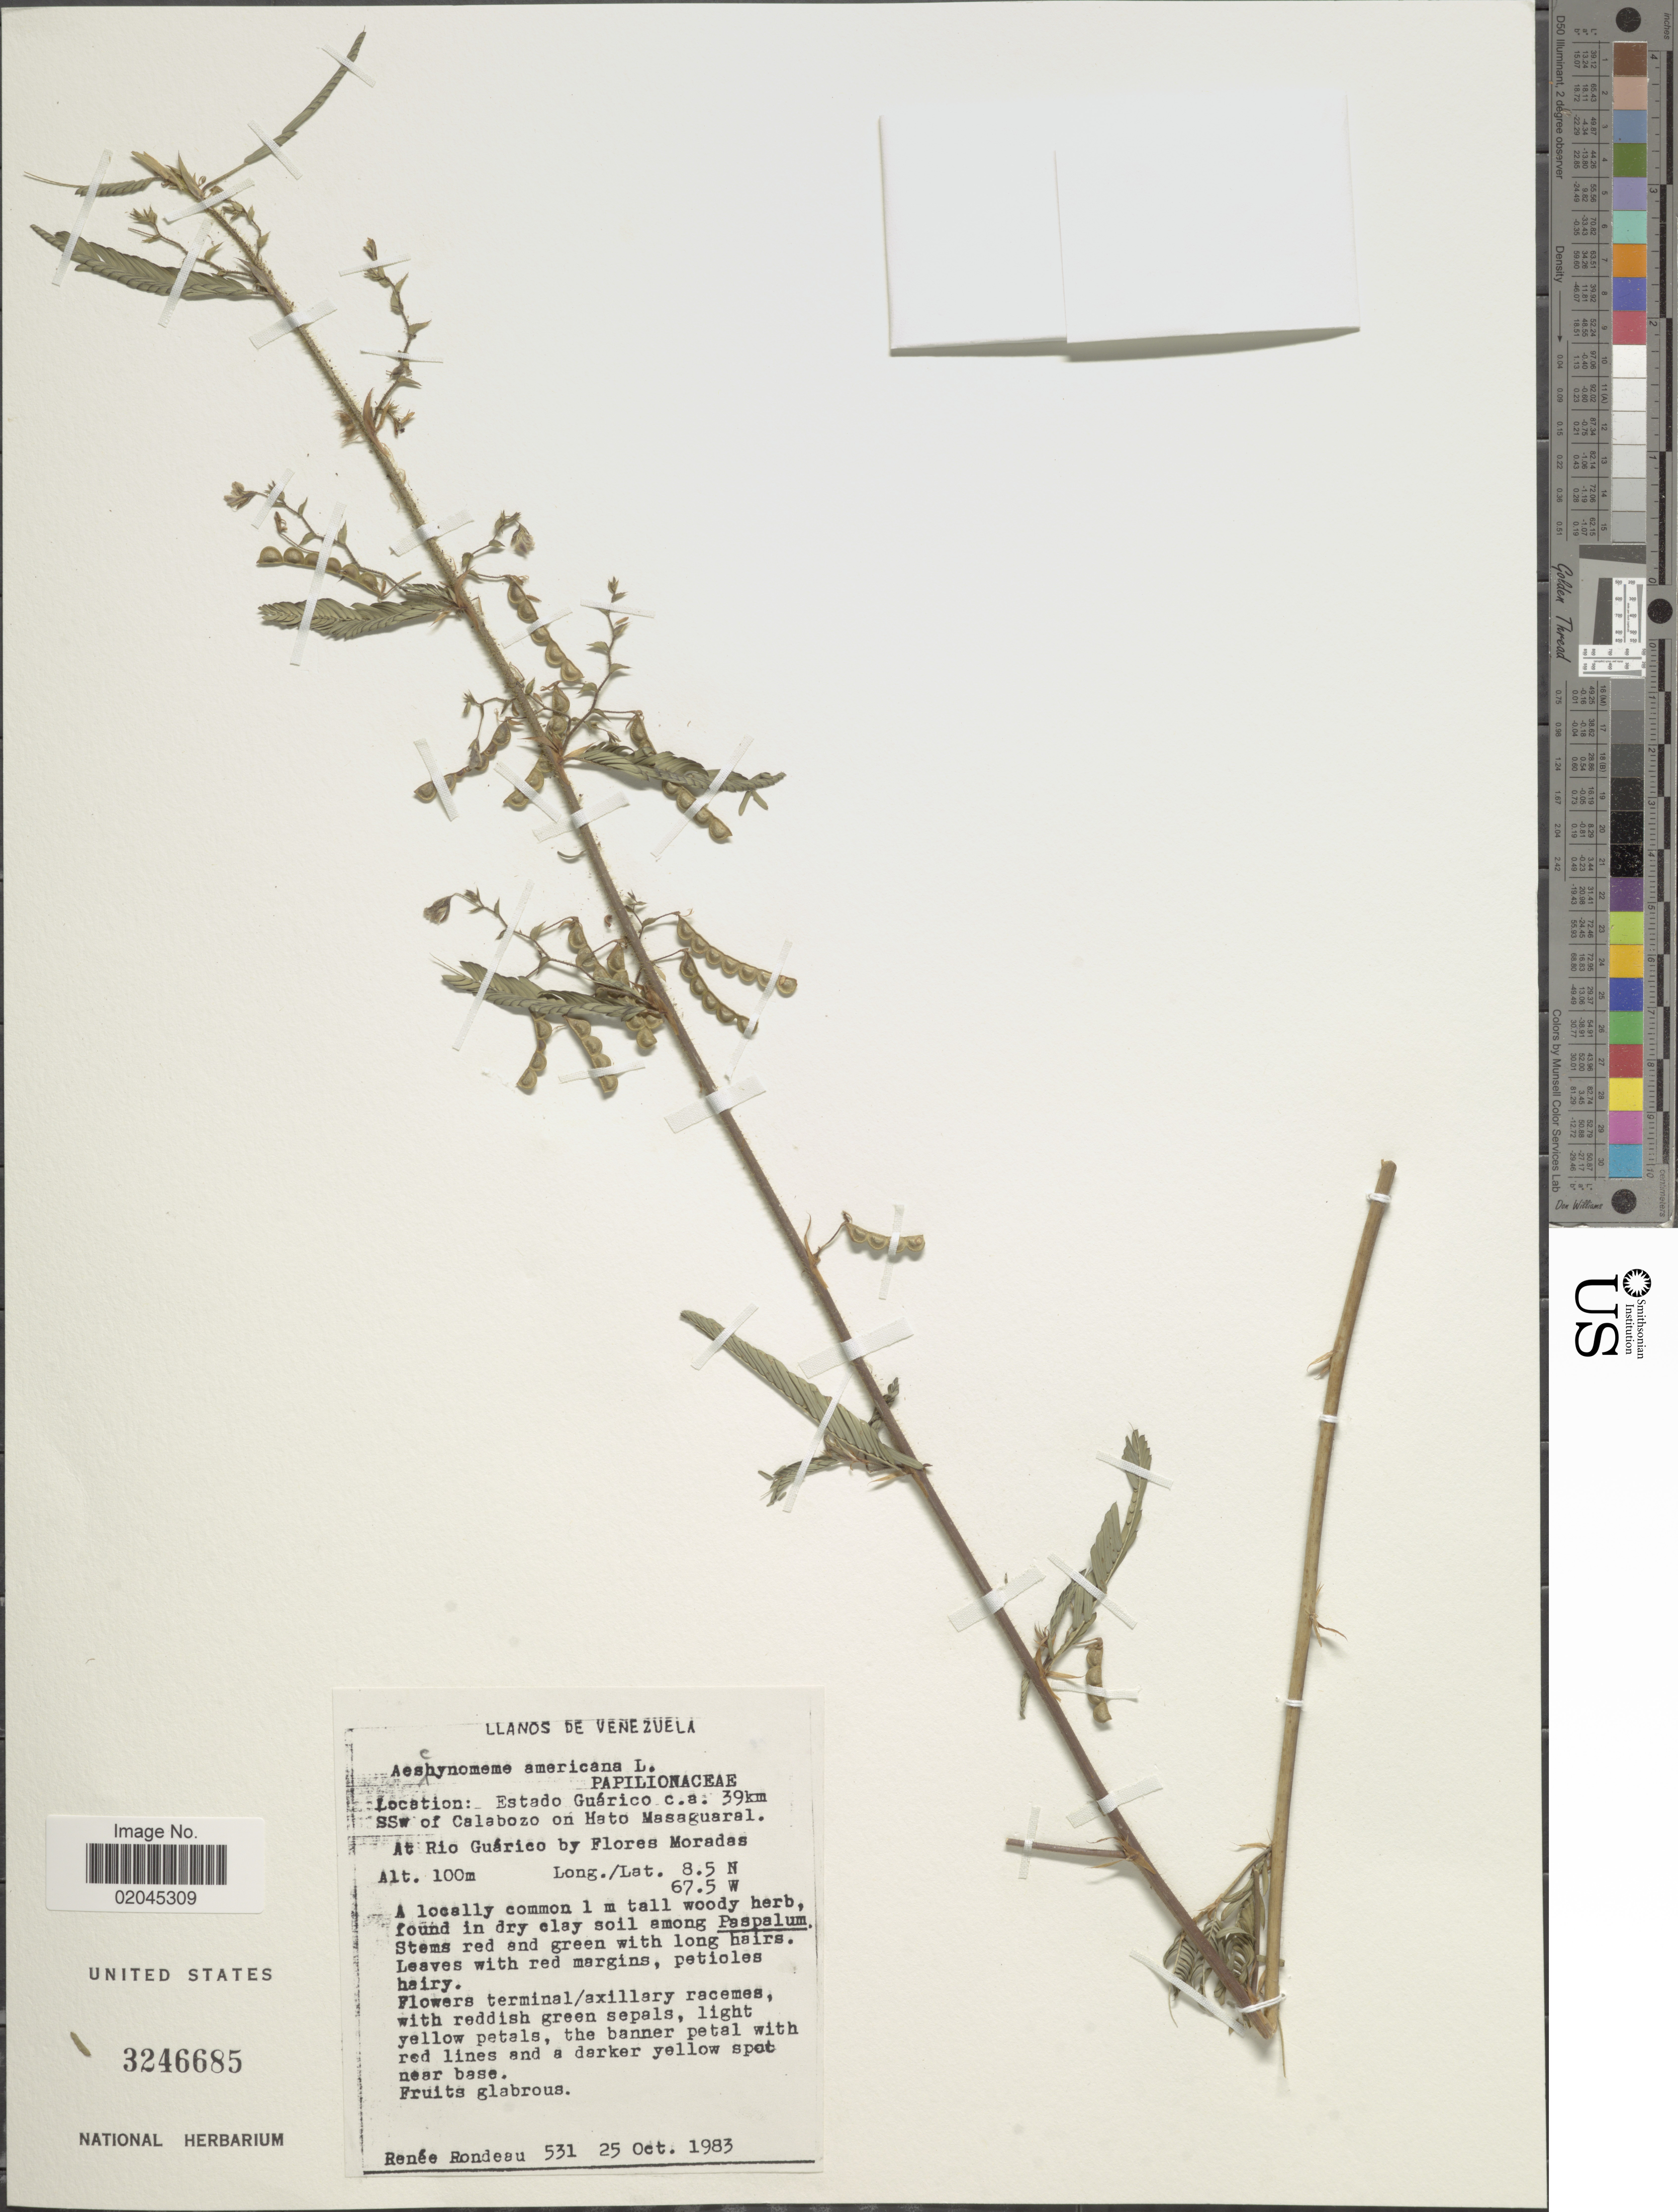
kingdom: Plantae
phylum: Tracheophyta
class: Magnoliopsida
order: Fabales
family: Fabaceae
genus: Aeschynomene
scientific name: Aeschynomene americana var. americana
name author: L.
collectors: R. Rondeau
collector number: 531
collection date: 1983-10-25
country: Venezuela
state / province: Guárico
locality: Estado Guárico c.a. 39km SSW of Calabozo on Hato Masaguaral. At Rio Guárico by Flores Moradas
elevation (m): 100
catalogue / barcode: US 3246685